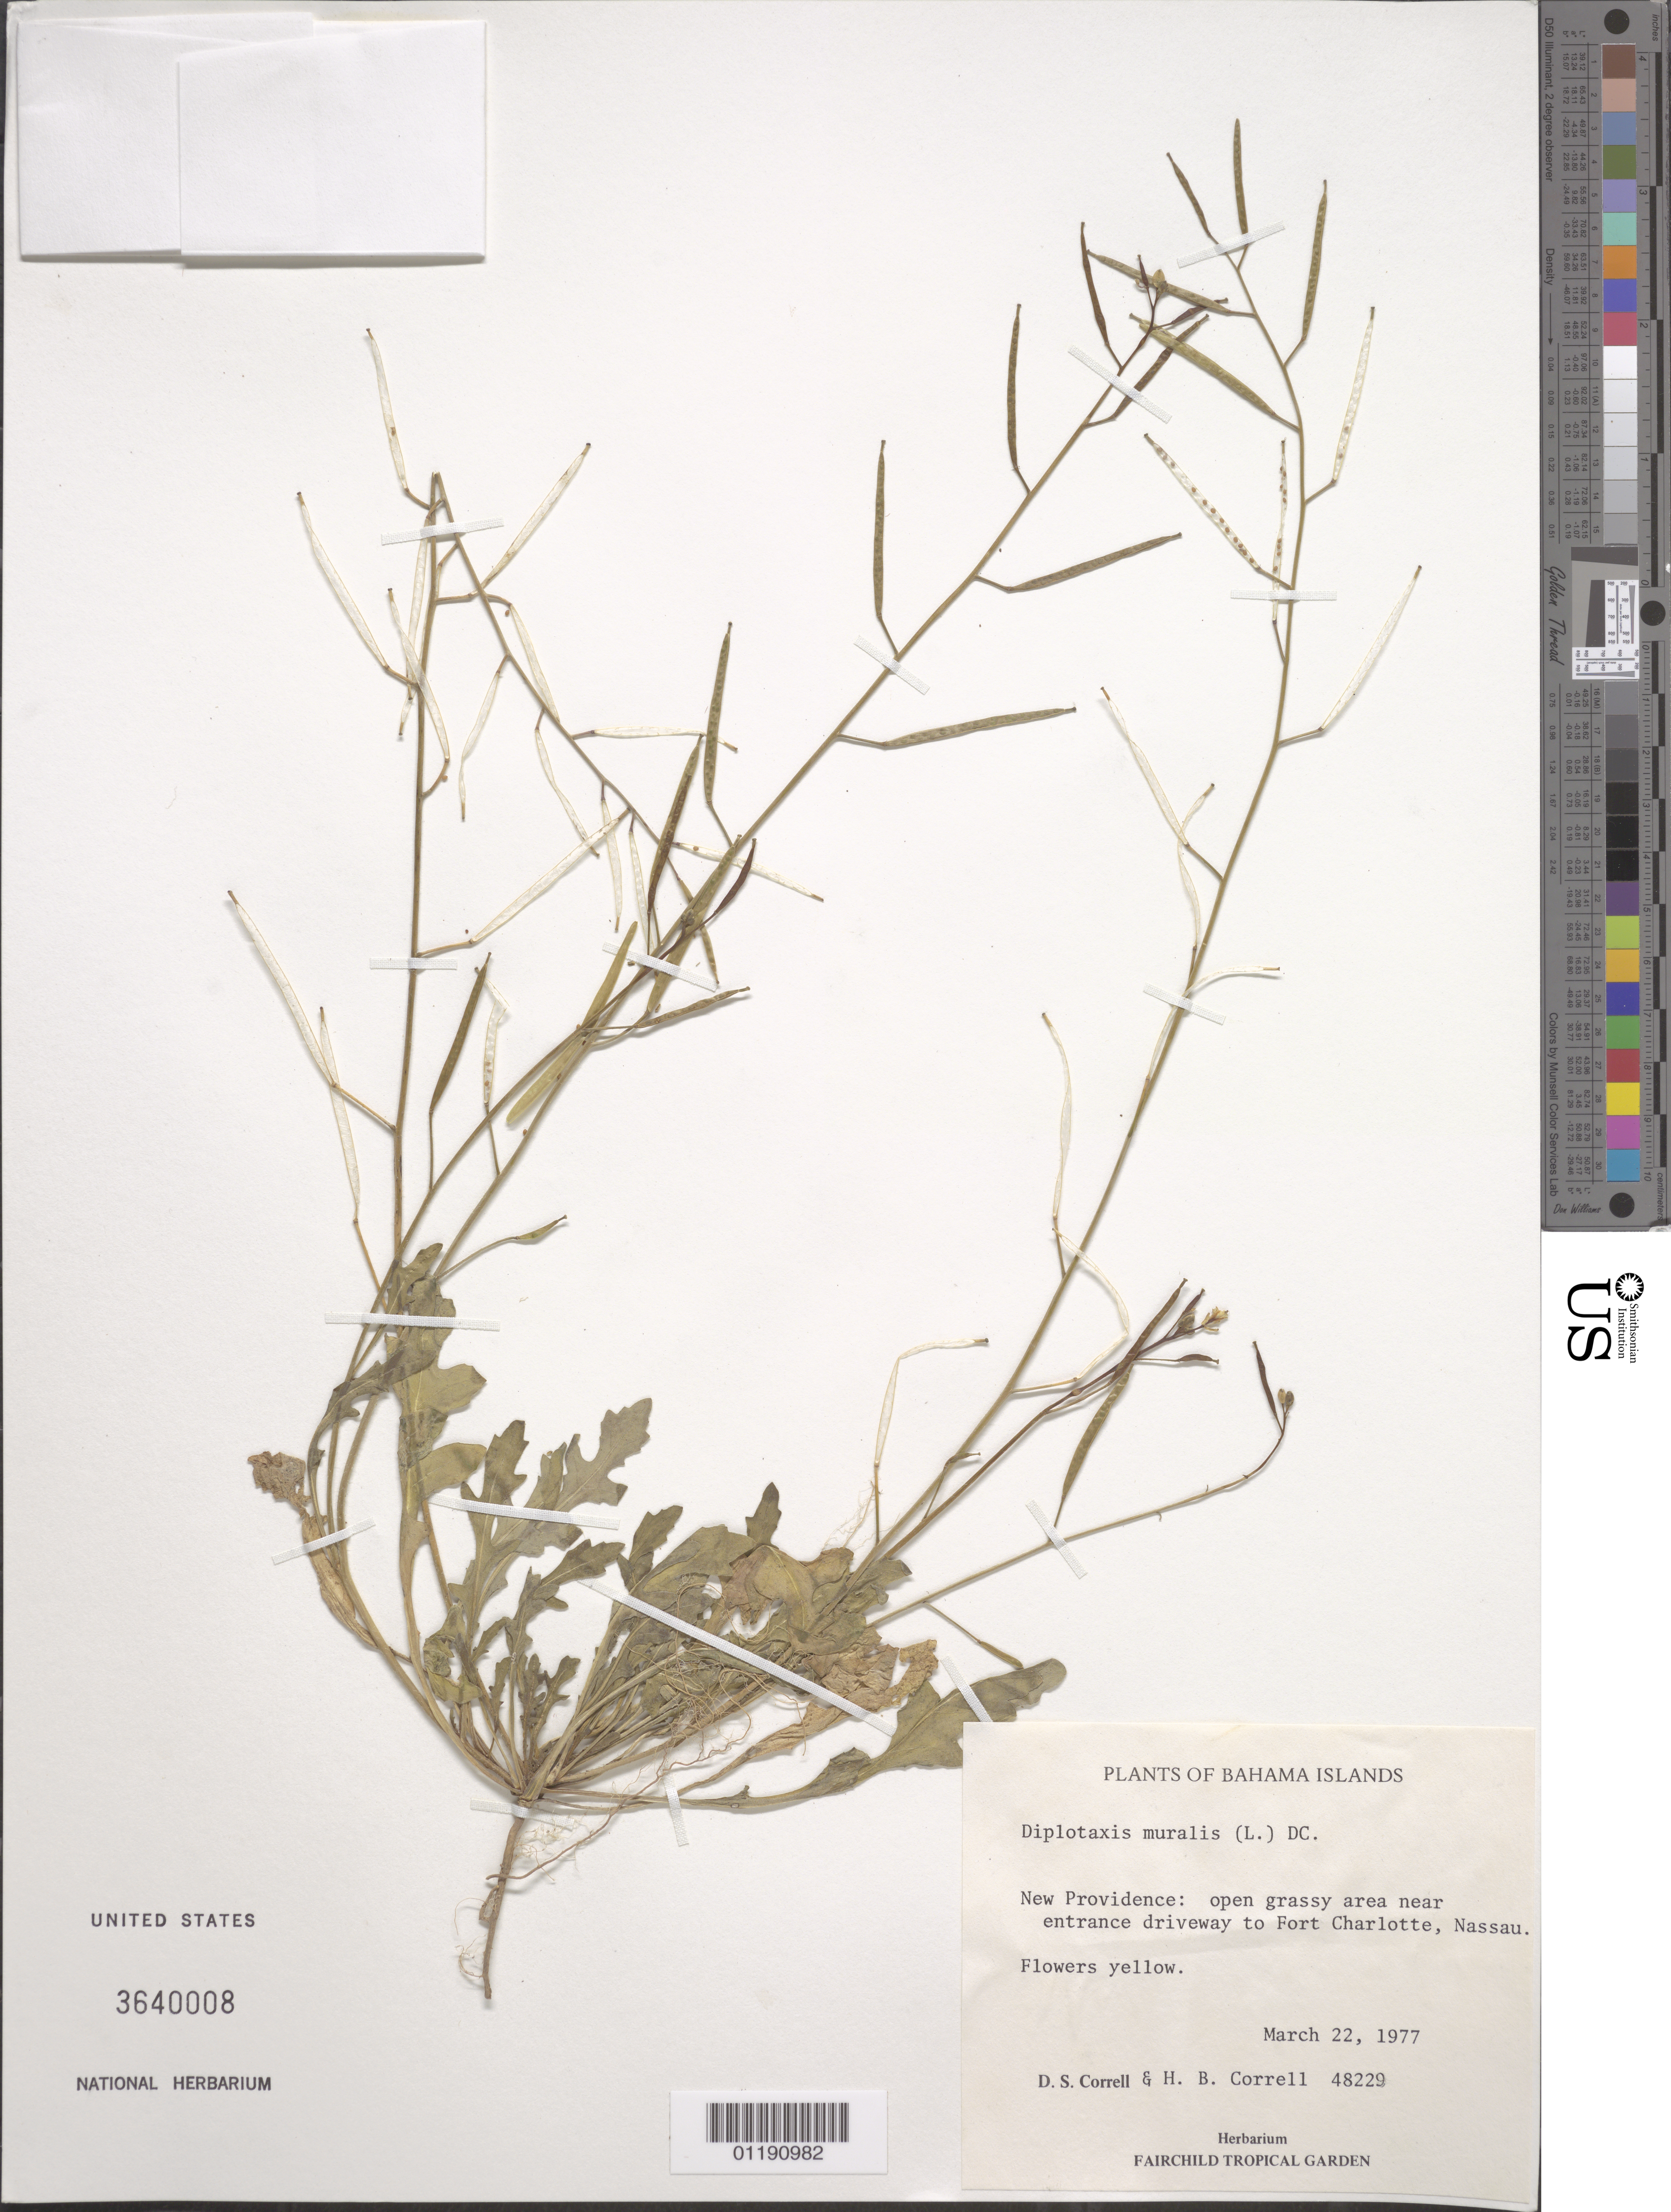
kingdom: Plantae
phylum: Tracheophyta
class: Magnoliopsida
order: Brassicales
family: Brassicaceae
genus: Diplotaxis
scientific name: Diplotaxis muralis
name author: (L.) DC.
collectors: D. S. Correll & H. Correll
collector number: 48229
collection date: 1977-03-22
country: Bahamas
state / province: New Providence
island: New Providence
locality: New Providence: near entrance driveway to Fort Charlotte, Nassau.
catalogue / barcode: US 3640008